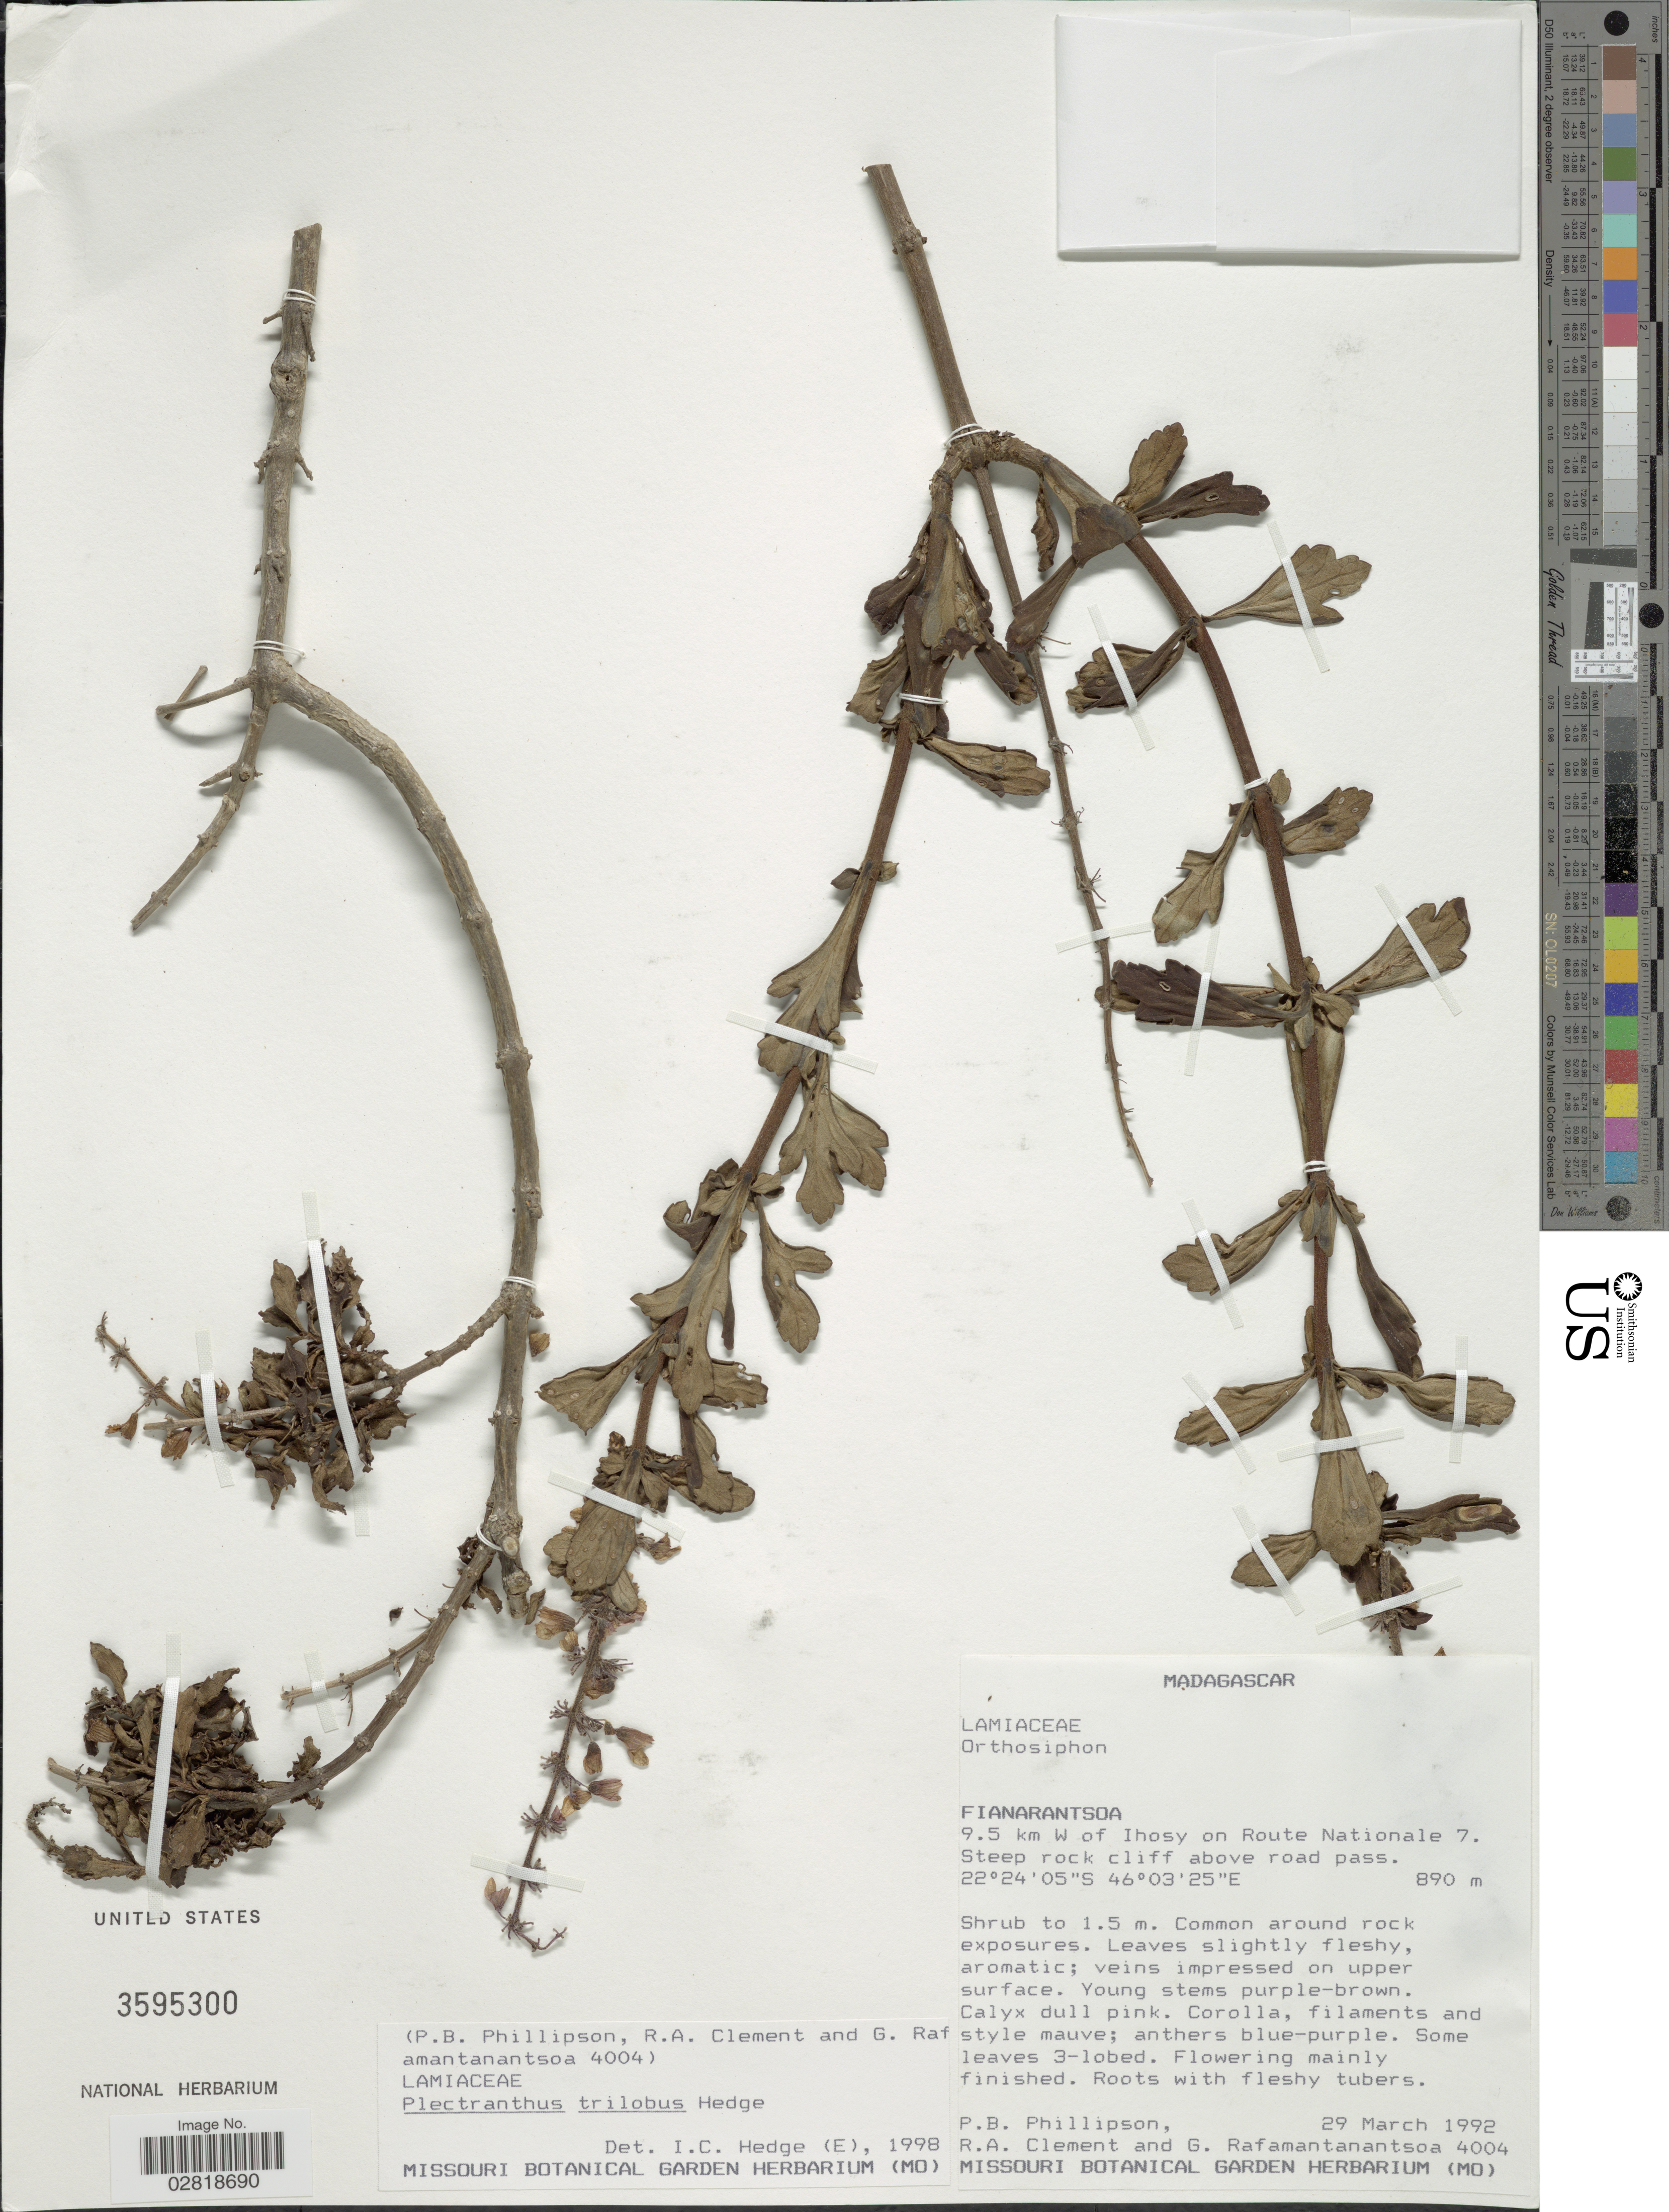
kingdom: Plantae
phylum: Tracheophyta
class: Magnoliopsida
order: Lamiales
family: Lamiaceae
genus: Plectranthus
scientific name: Plectranthus trilobus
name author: Hedge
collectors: P. B. Phillipson, R. A.Clement & G. Rafamantanantsoa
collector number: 4004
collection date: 1992-03-29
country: Madagascar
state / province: Ihorombe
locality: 9.5 km W of Ihosy on Route Nationale 7.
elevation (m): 890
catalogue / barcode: US 3595300